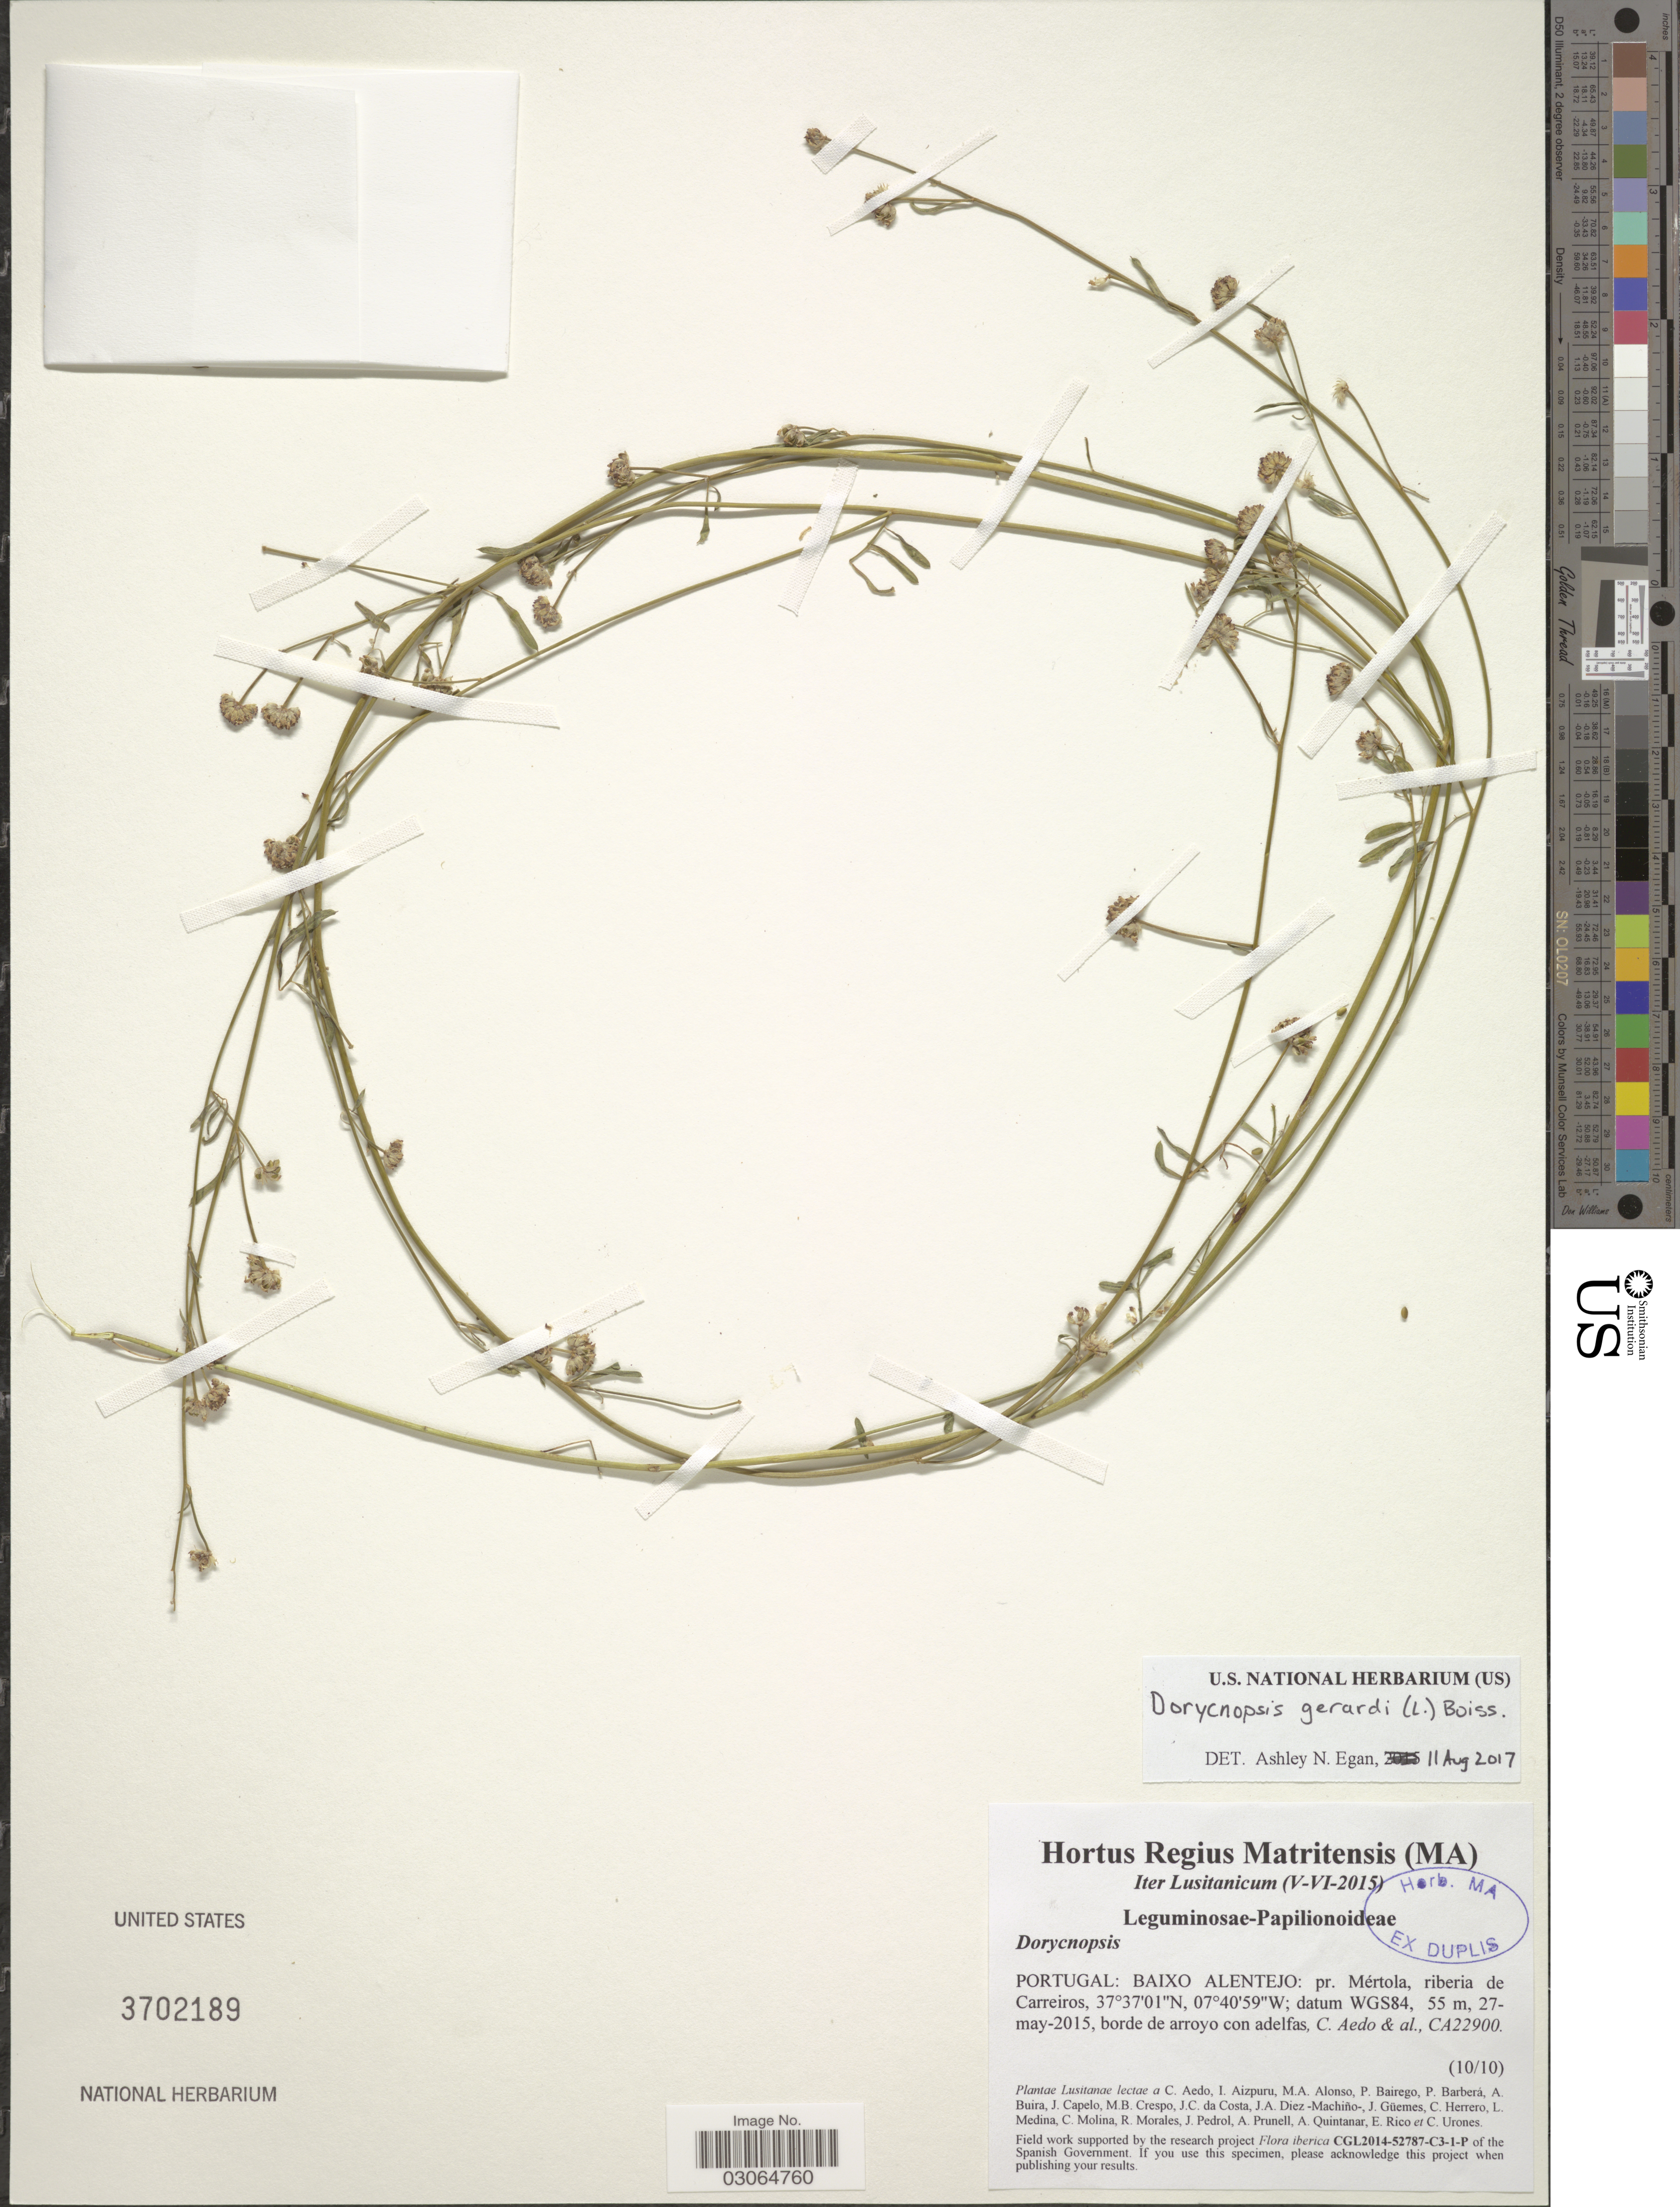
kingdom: Plantae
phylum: Tracheophyta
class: Magnoliopsida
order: Fabales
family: Fabaceae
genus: Dorycnopsis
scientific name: Dorycnopsis gerardii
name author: (L.) Boiss.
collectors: C. Aedo, I. Aizpuru, M. Alonso, P. Bairego & et al.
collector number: CA22900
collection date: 2015-05-27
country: Portugal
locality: Baixo Alentejo: pr. Mértola, riberia de Carreiros.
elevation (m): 55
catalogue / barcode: US 3702189